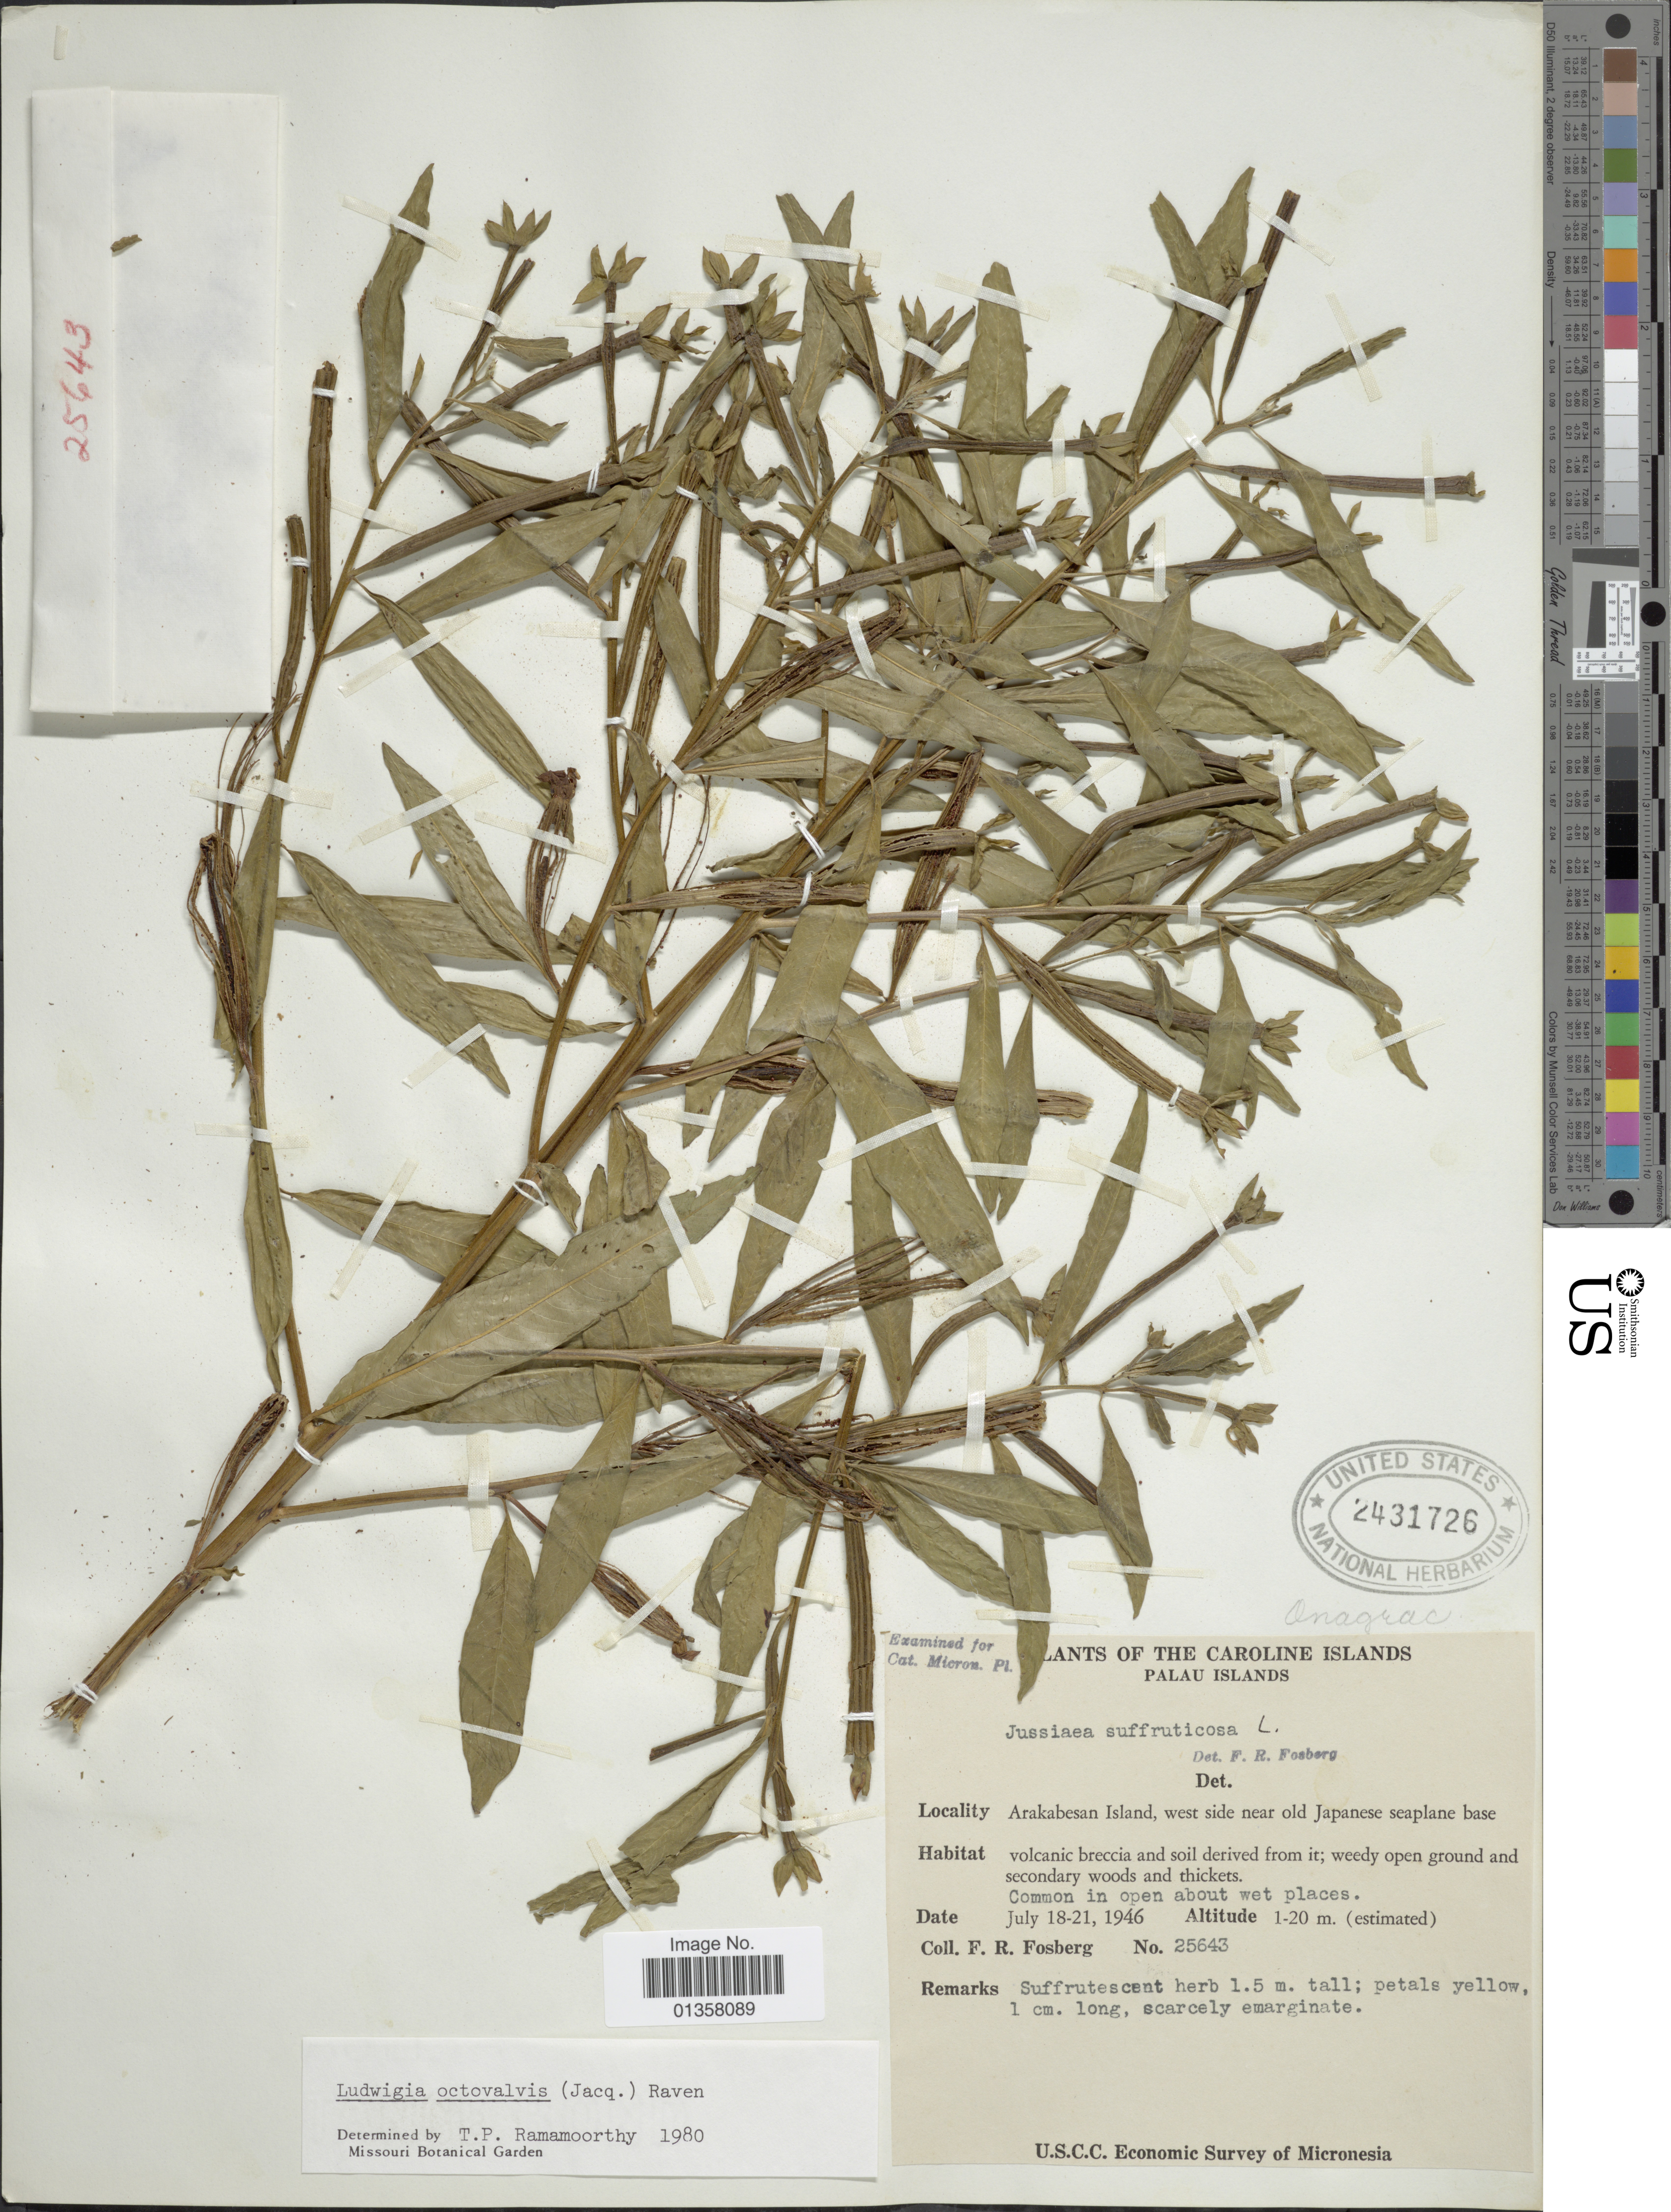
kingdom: Plantae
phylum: Tracheophyta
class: Magnoliopsida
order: Myrtales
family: Onagraceae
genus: Ludwigia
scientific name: Ludwigia octovalvis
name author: (Jacq.) P.H. Raven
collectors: F. R. Fosberg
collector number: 25643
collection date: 1946-07-18/1946-07-21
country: Palau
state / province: Koror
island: Ngerekebesang [Arakabesan]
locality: The Caroline Islands, Arakabesan Island, west side near old Japanese seaplane base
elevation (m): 1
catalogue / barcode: US 2431726